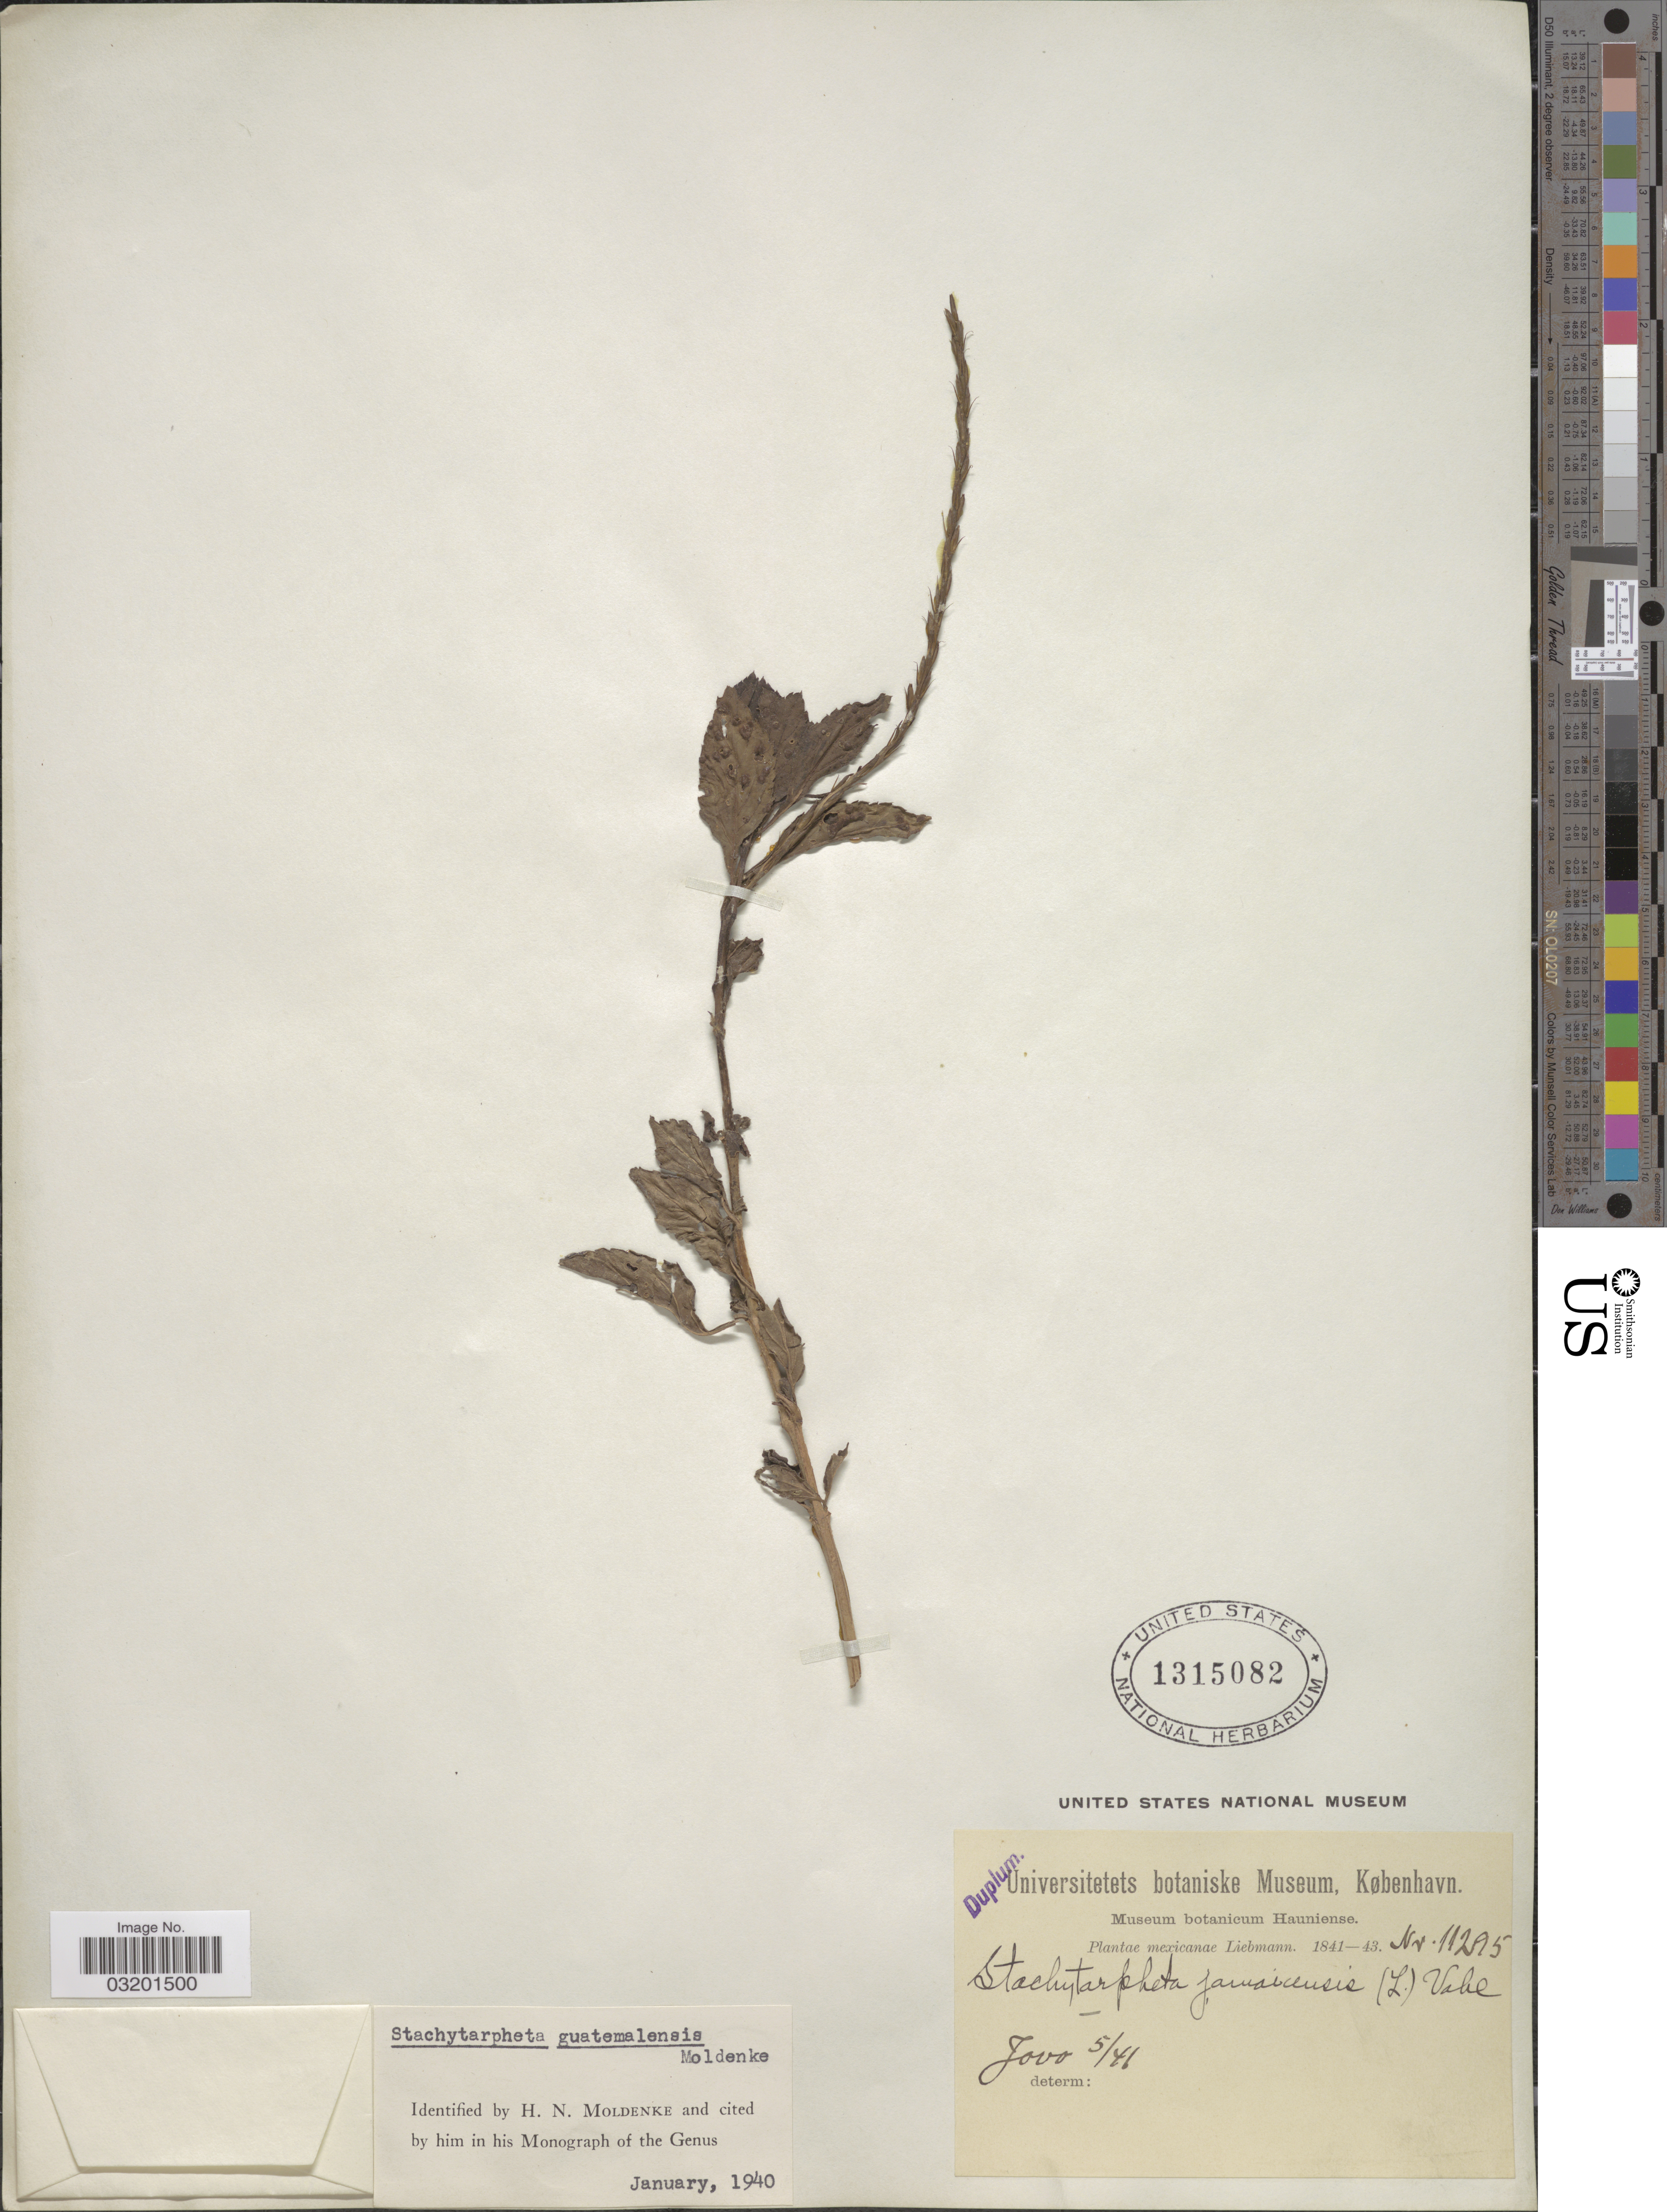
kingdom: Plantae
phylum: Tracheophyta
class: Magnoliopsida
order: Lamiales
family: Verbenaceae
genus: Stachytarpheta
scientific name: Stachytarpheta guatemalensis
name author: Moldenke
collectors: Liebmann, --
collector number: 11295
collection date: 1841-05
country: Mexico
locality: Jovo.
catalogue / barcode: US 1315082